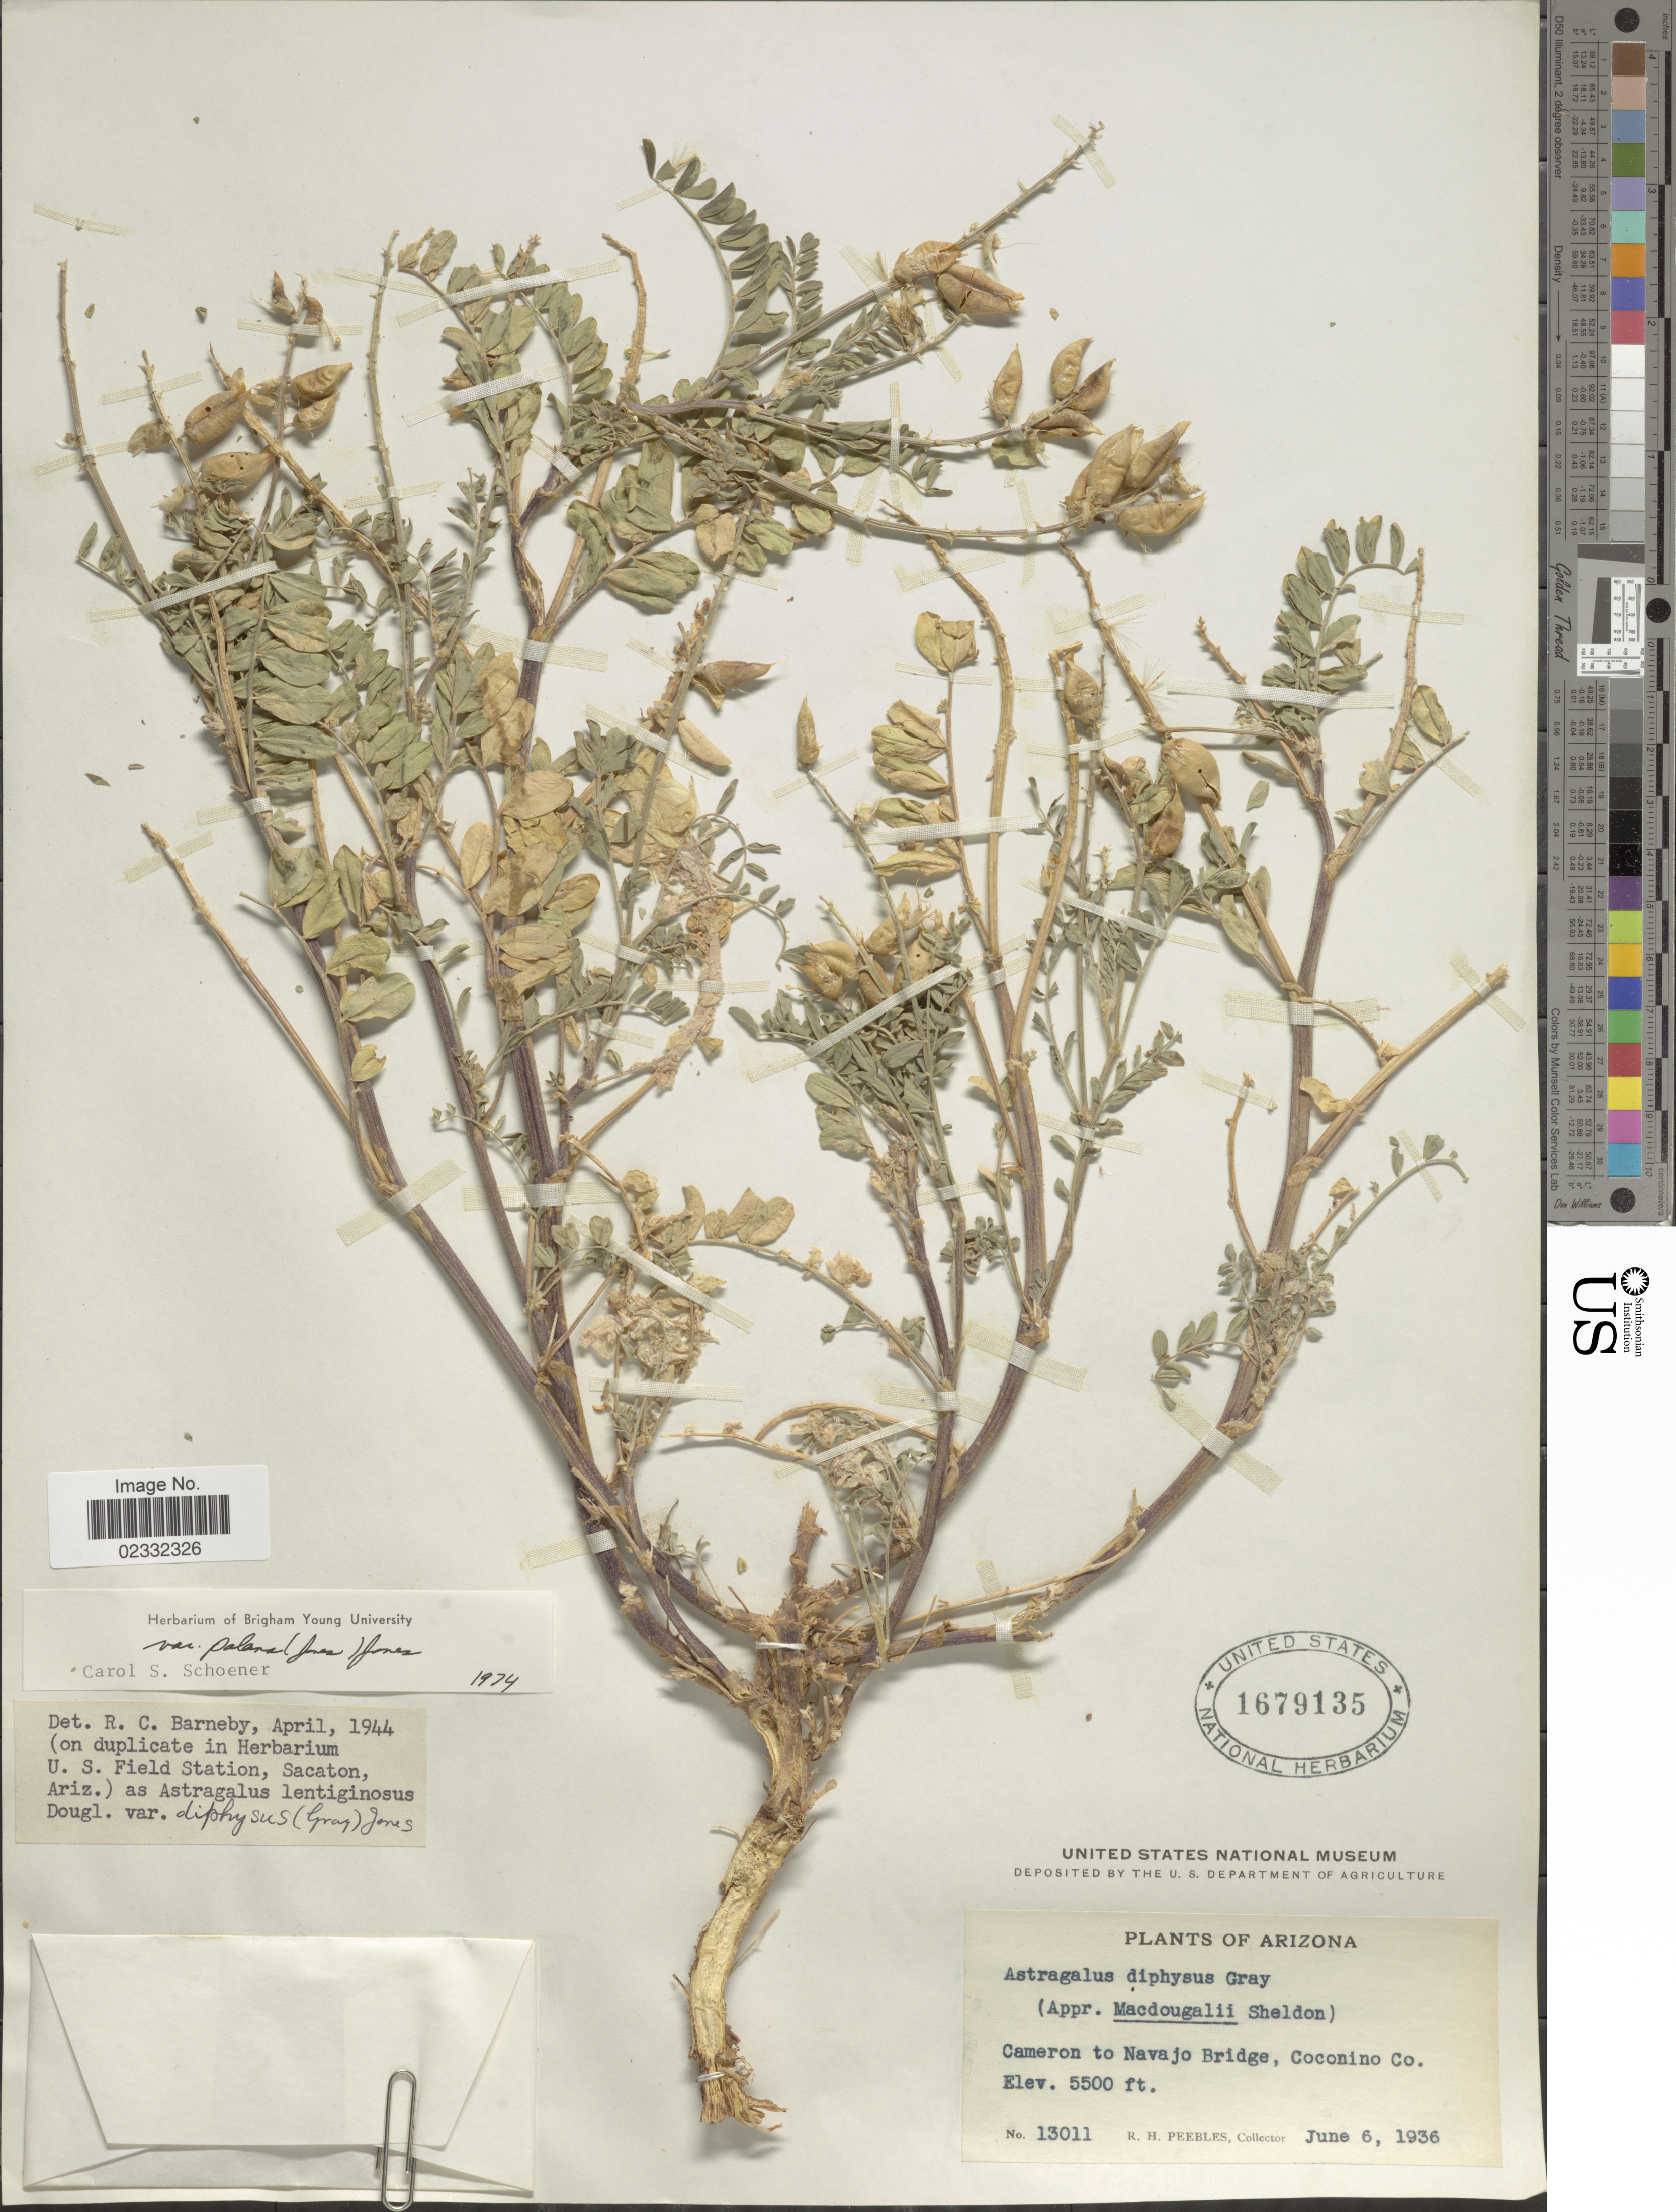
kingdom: Plantae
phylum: Tracheophyta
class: Magnoliopsida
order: Fabales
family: Fabaceae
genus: Astragalus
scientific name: Astragalus lentiginosus var. salinus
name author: (Howell) Barneby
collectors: R. H. Peebles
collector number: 13011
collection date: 1936-06-06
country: United States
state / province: Arizona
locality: Arizona. Cameron to Navajo Bridge, Coconino Co.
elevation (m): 1676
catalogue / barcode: US 1679135